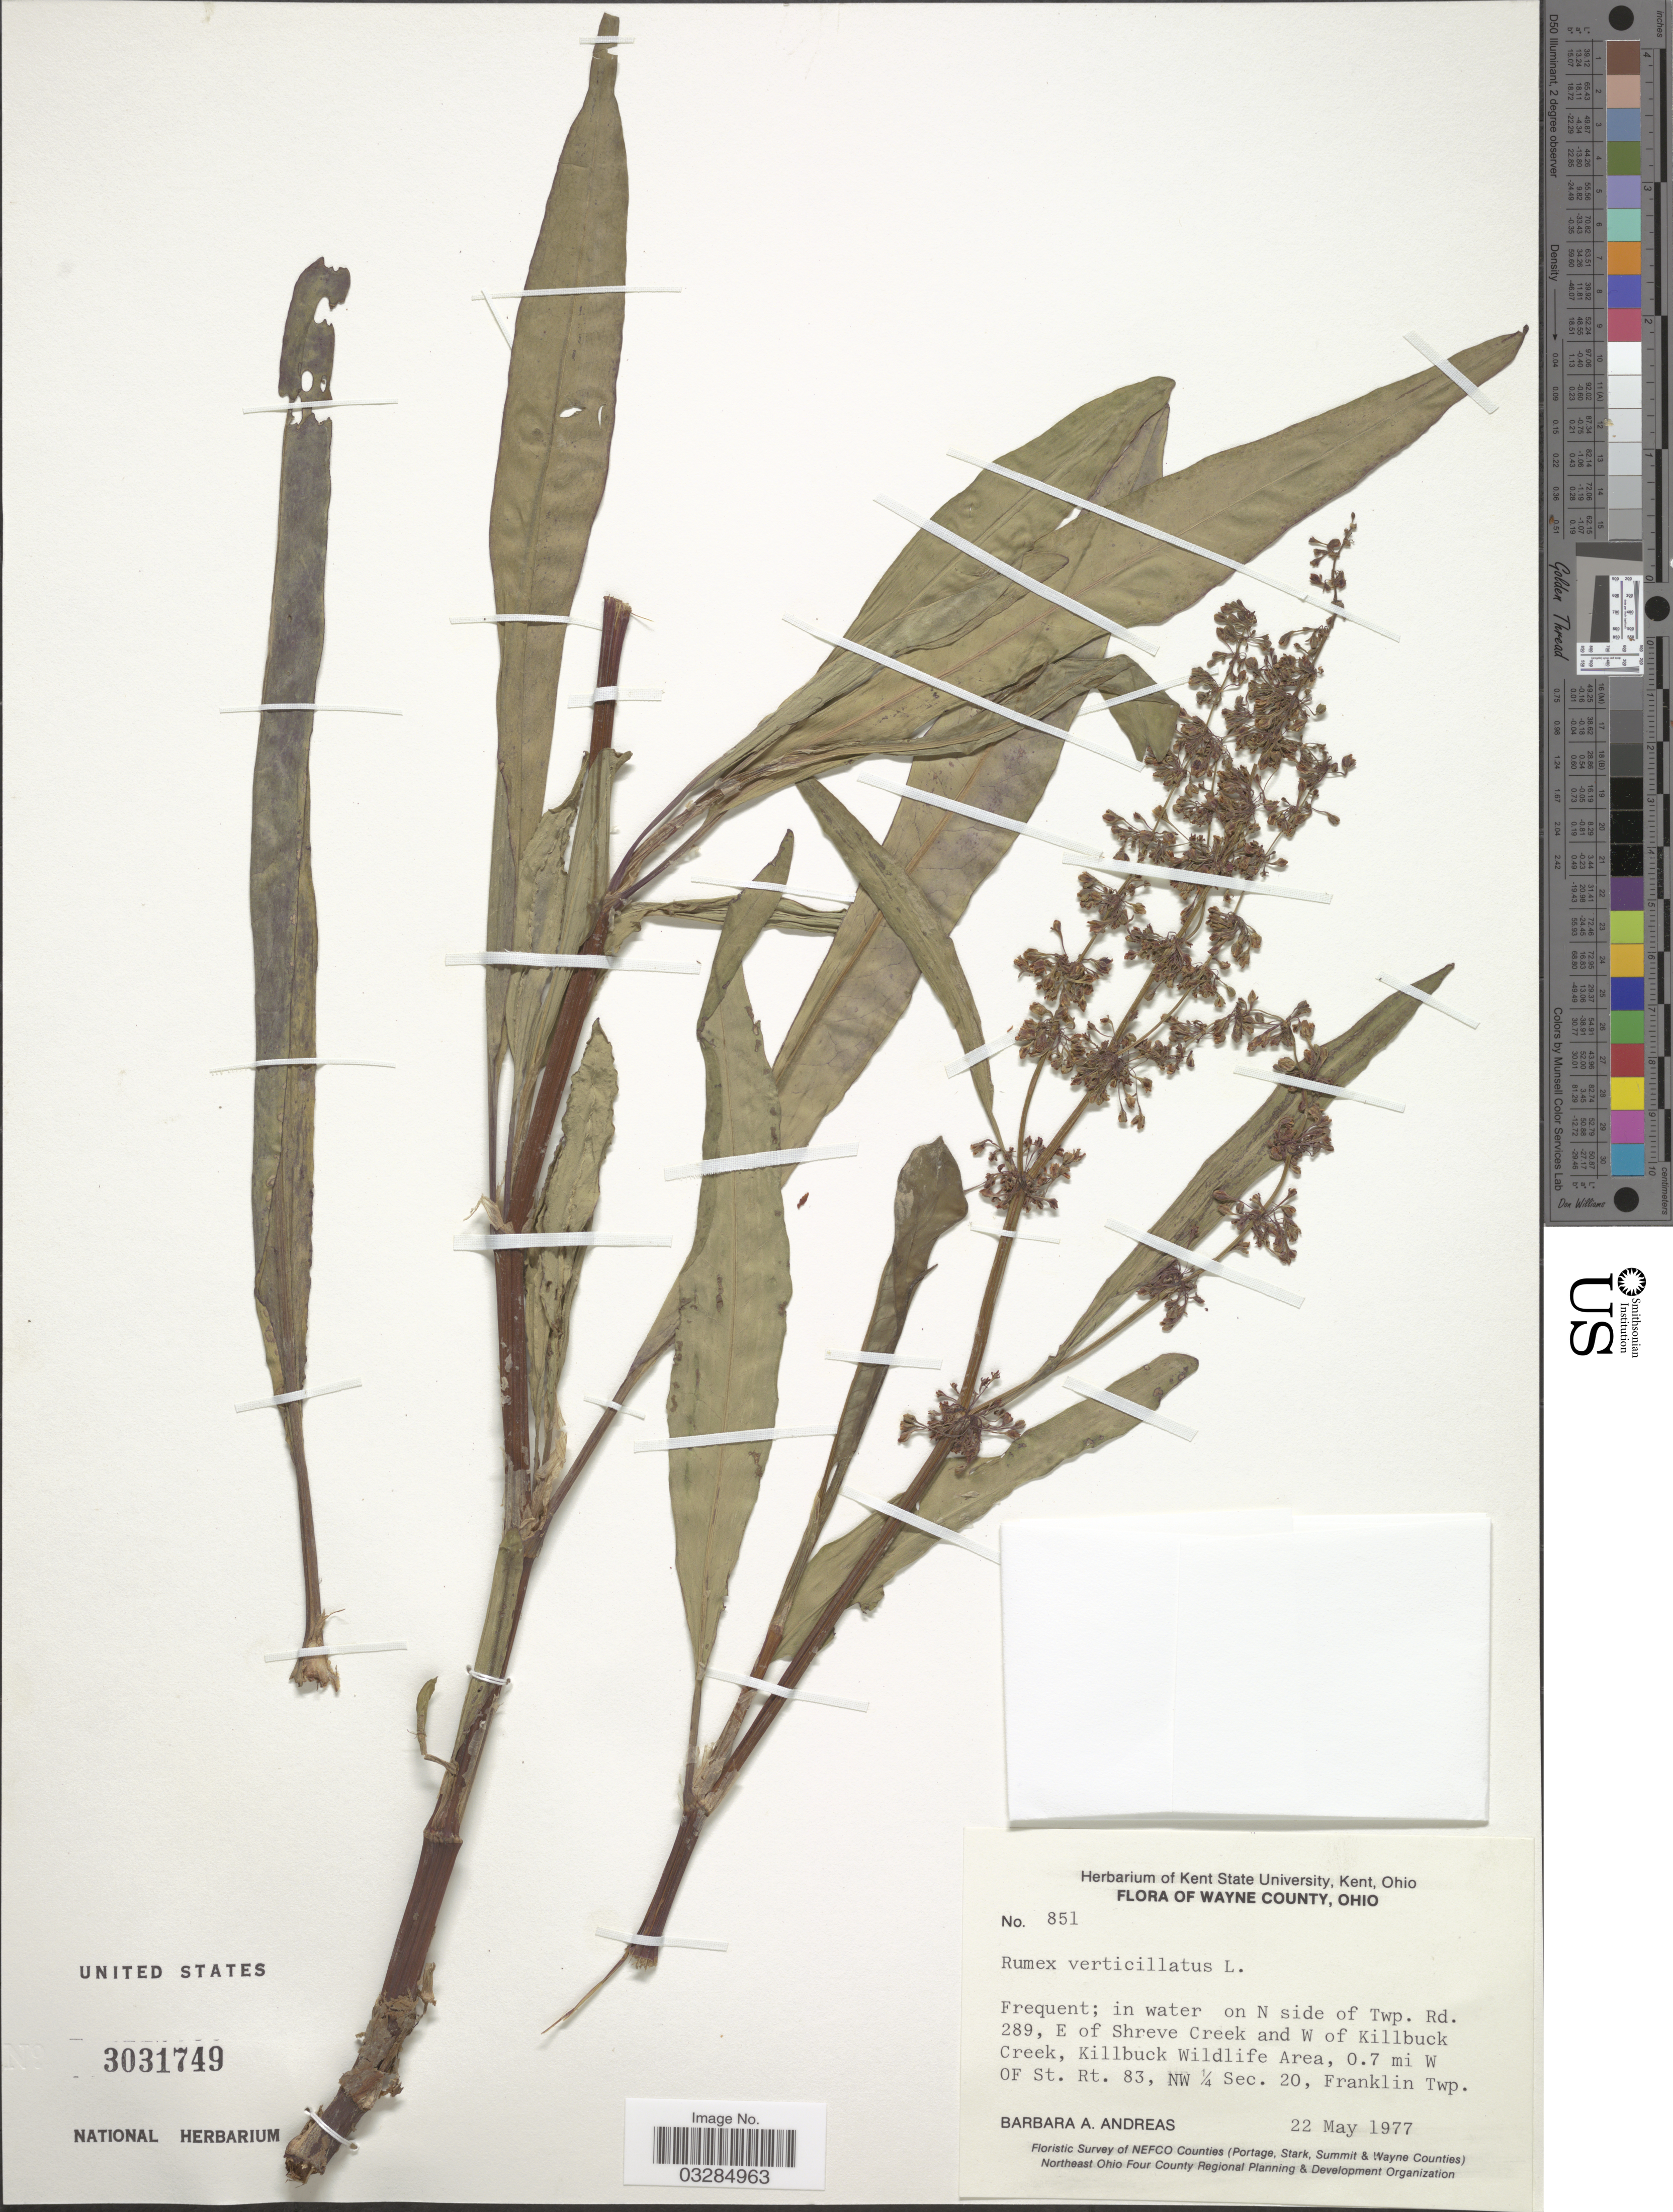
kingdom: Plantae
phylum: Tracheophyta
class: Magnoliopsida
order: Caryophyllales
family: Polygonaceae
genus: Rumex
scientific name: Rumex verticillatus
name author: L.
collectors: B. A. Andreas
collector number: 851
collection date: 1977-05-22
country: United States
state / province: Ohio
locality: Wayne County. In water on N side of Twp. Rd. 289, E of Shreve Creek and W of Killbuck Creek, Killbuck Wildlife Area, 0.7 mi W of St. Rt. 83, NW ¼ Sec. 20, Franklin Twp.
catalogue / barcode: US 3031749